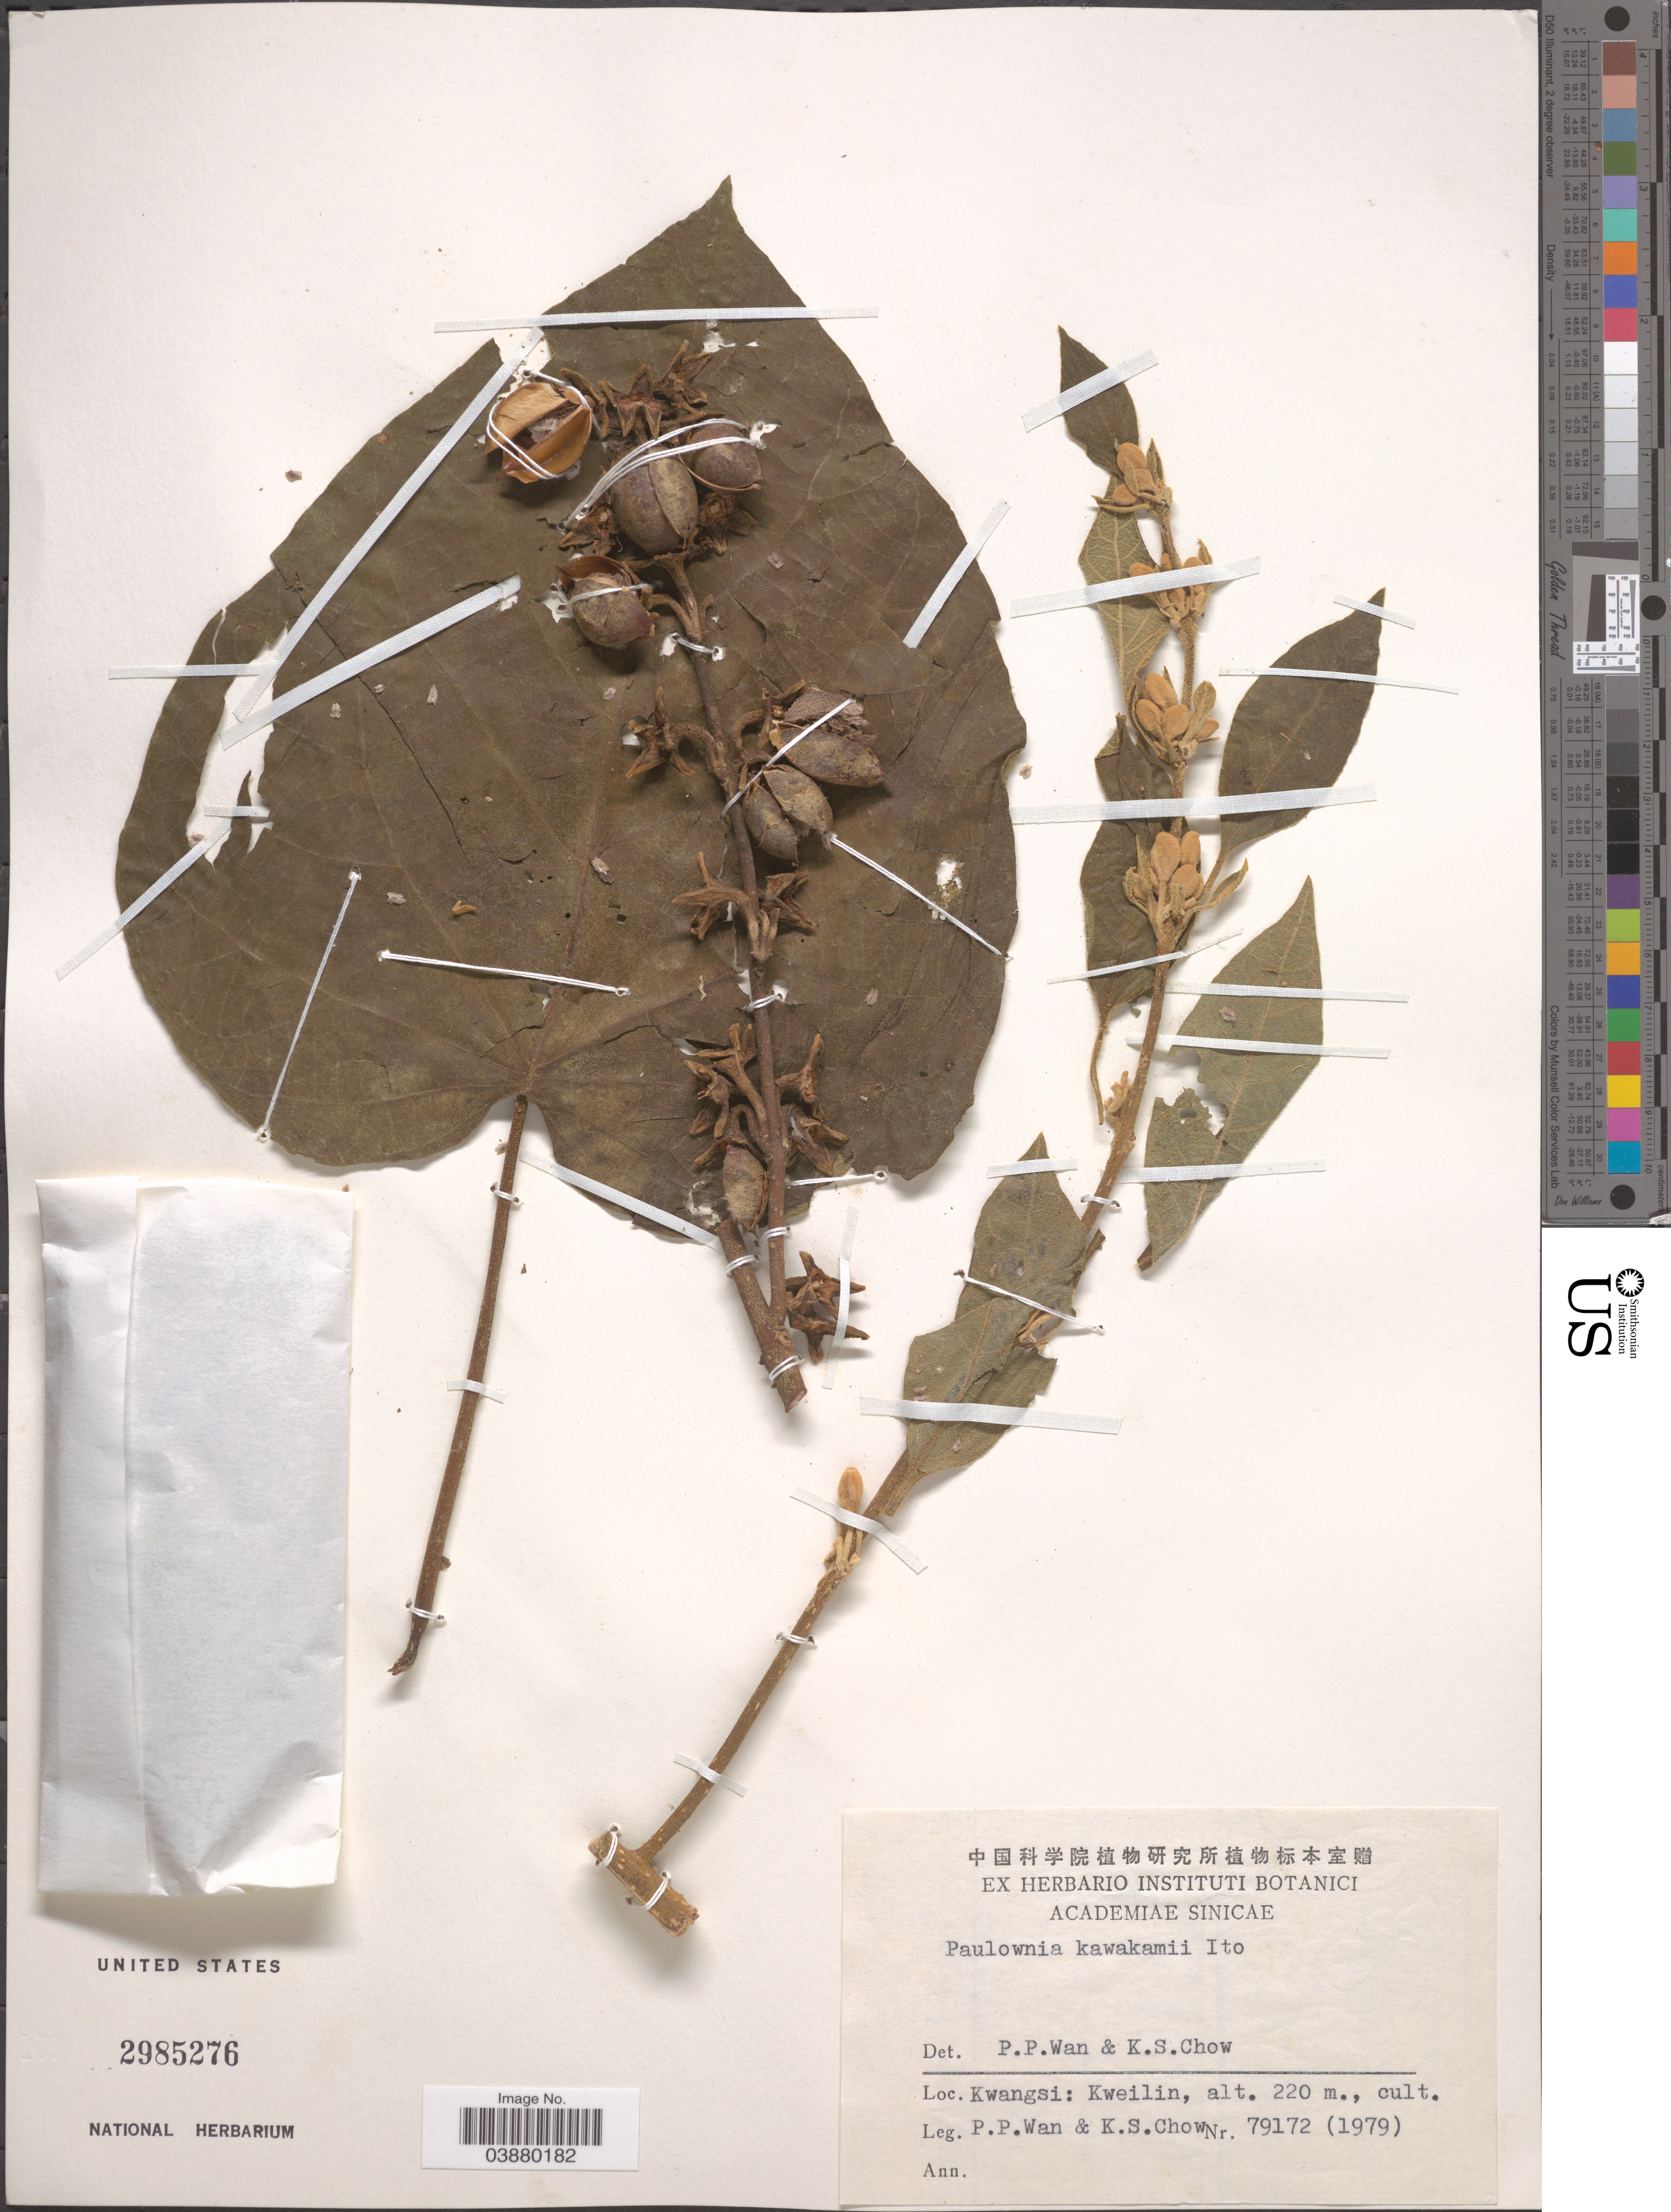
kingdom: Plantae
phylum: Tracheophyta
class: Magnoliopsida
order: Lamiales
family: Paulowniaceae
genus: Paulownia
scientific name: Paulownia kawakamii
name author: T. Itô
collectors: P. Wan & K. S. Chow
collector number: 79172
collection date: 1979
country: China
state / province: Guangxi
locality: Kwangsi: Kweilin.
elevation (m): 220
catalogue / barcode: US 2985276